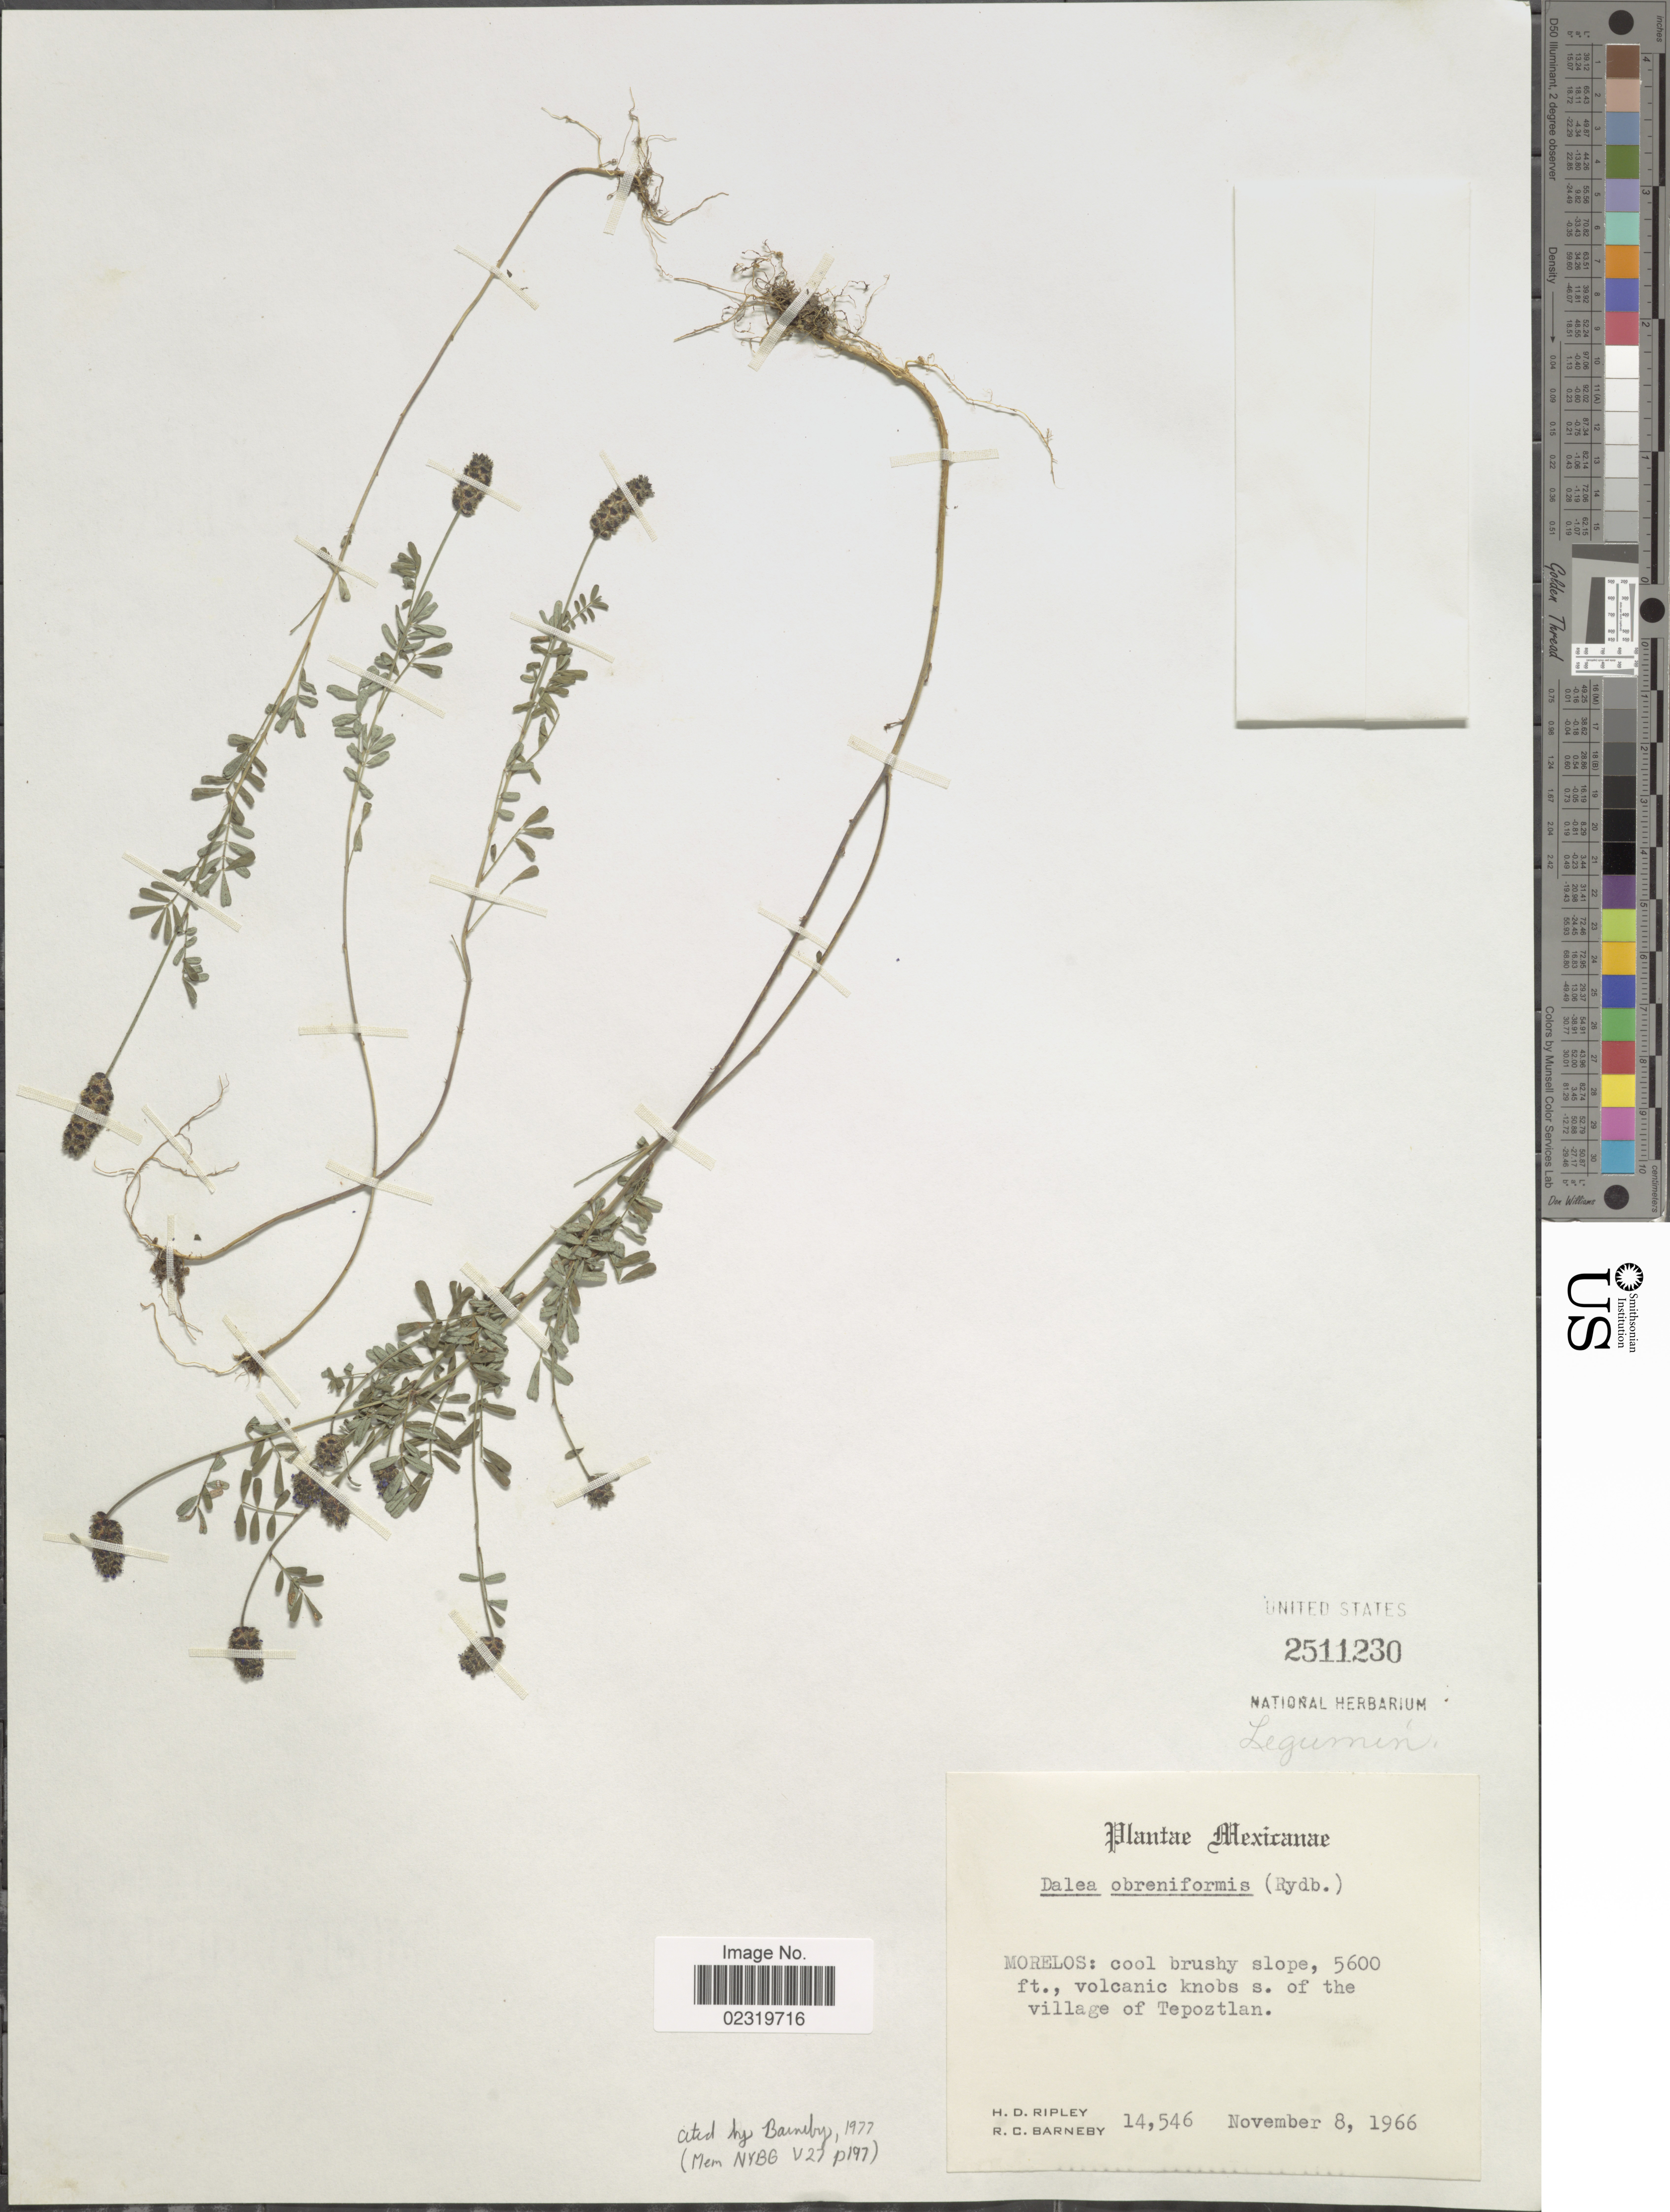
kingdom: Plantae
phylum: Tracheophyta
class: Magnoliopsida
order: Fabales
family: Fabaceae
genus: Dalea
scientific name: Dalea obreniformis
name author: (Rydb.) Barneby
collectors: H. Ripley & R. C. Barneby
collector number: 14546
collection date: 1966-11-08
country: Mexico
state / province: Morelos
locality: S. of the village of Tepoztlan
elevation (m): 1707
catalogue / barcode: US 2511230